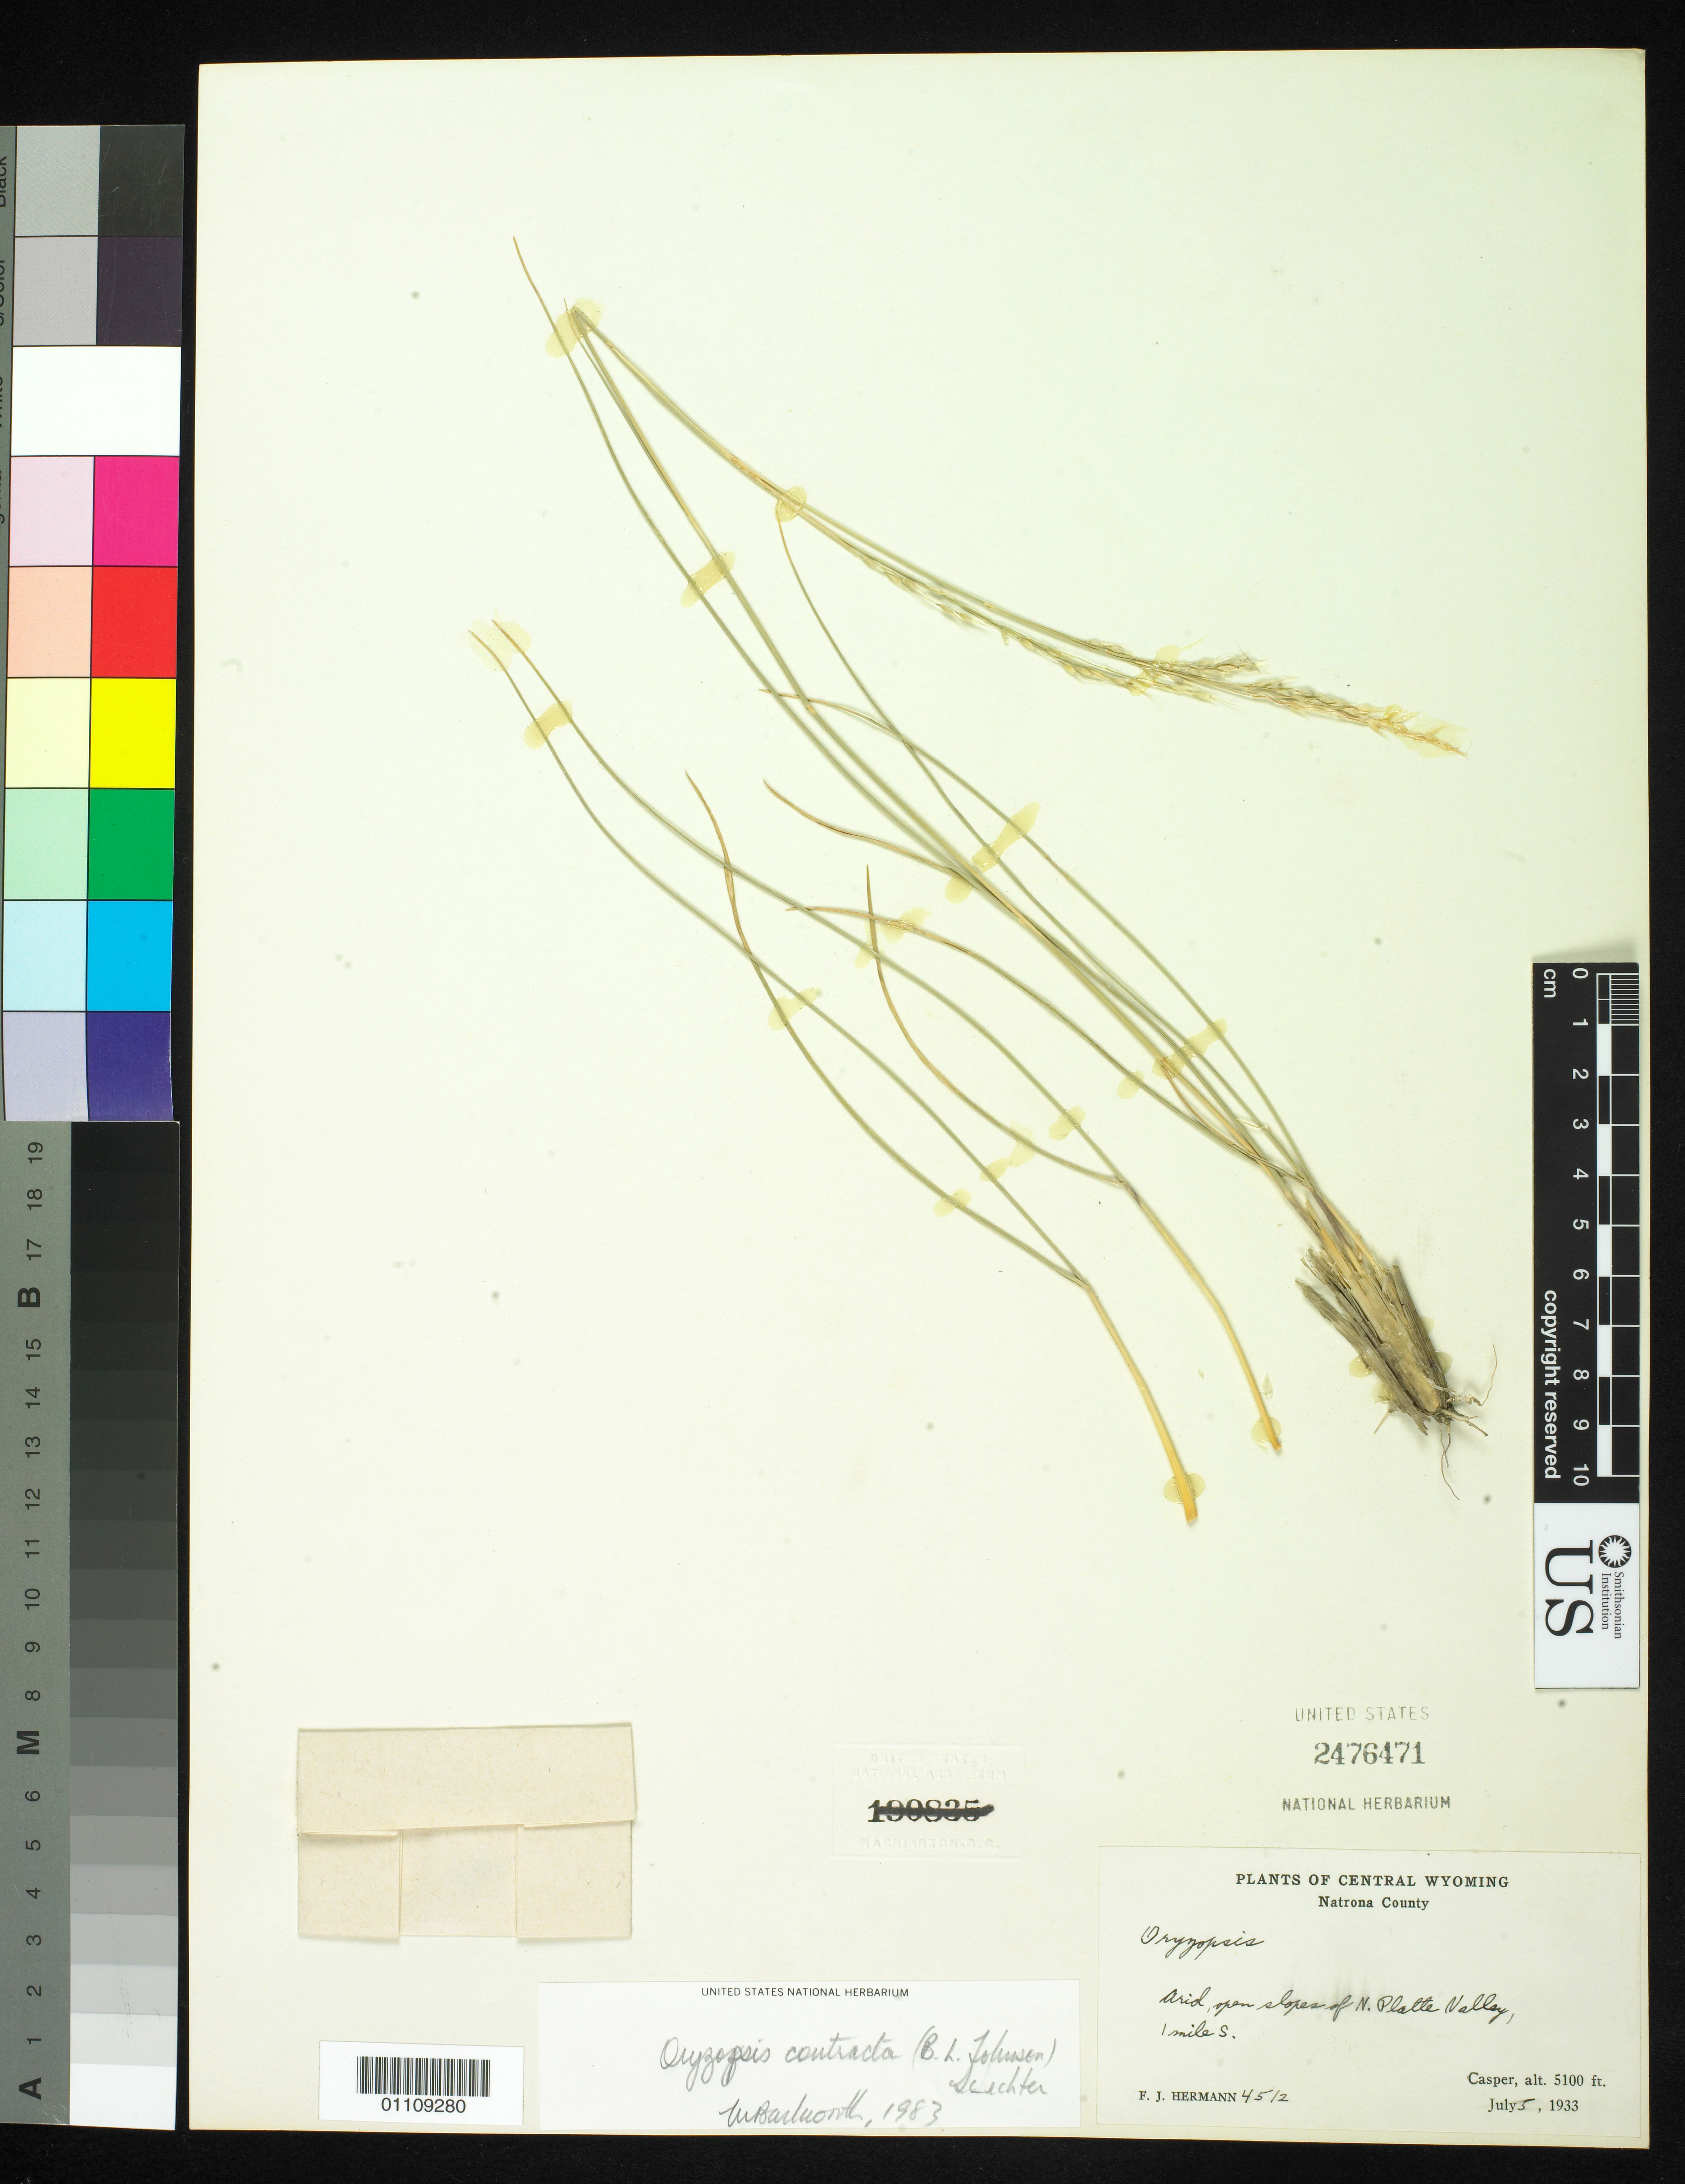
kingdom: Plantae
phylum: Tracheophyta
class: Liliopsida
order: Poales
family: Poaceae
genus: Eriocoma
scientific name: Eriocoma contracta ined.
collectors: F. J. Hermann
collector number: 4512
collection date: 1933-07-05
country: United States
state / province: Wyoming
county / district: Natrona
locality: arid, open slopes of N. Platte Valley, 1 mile S.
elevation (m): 1554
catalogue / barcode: US 2476471